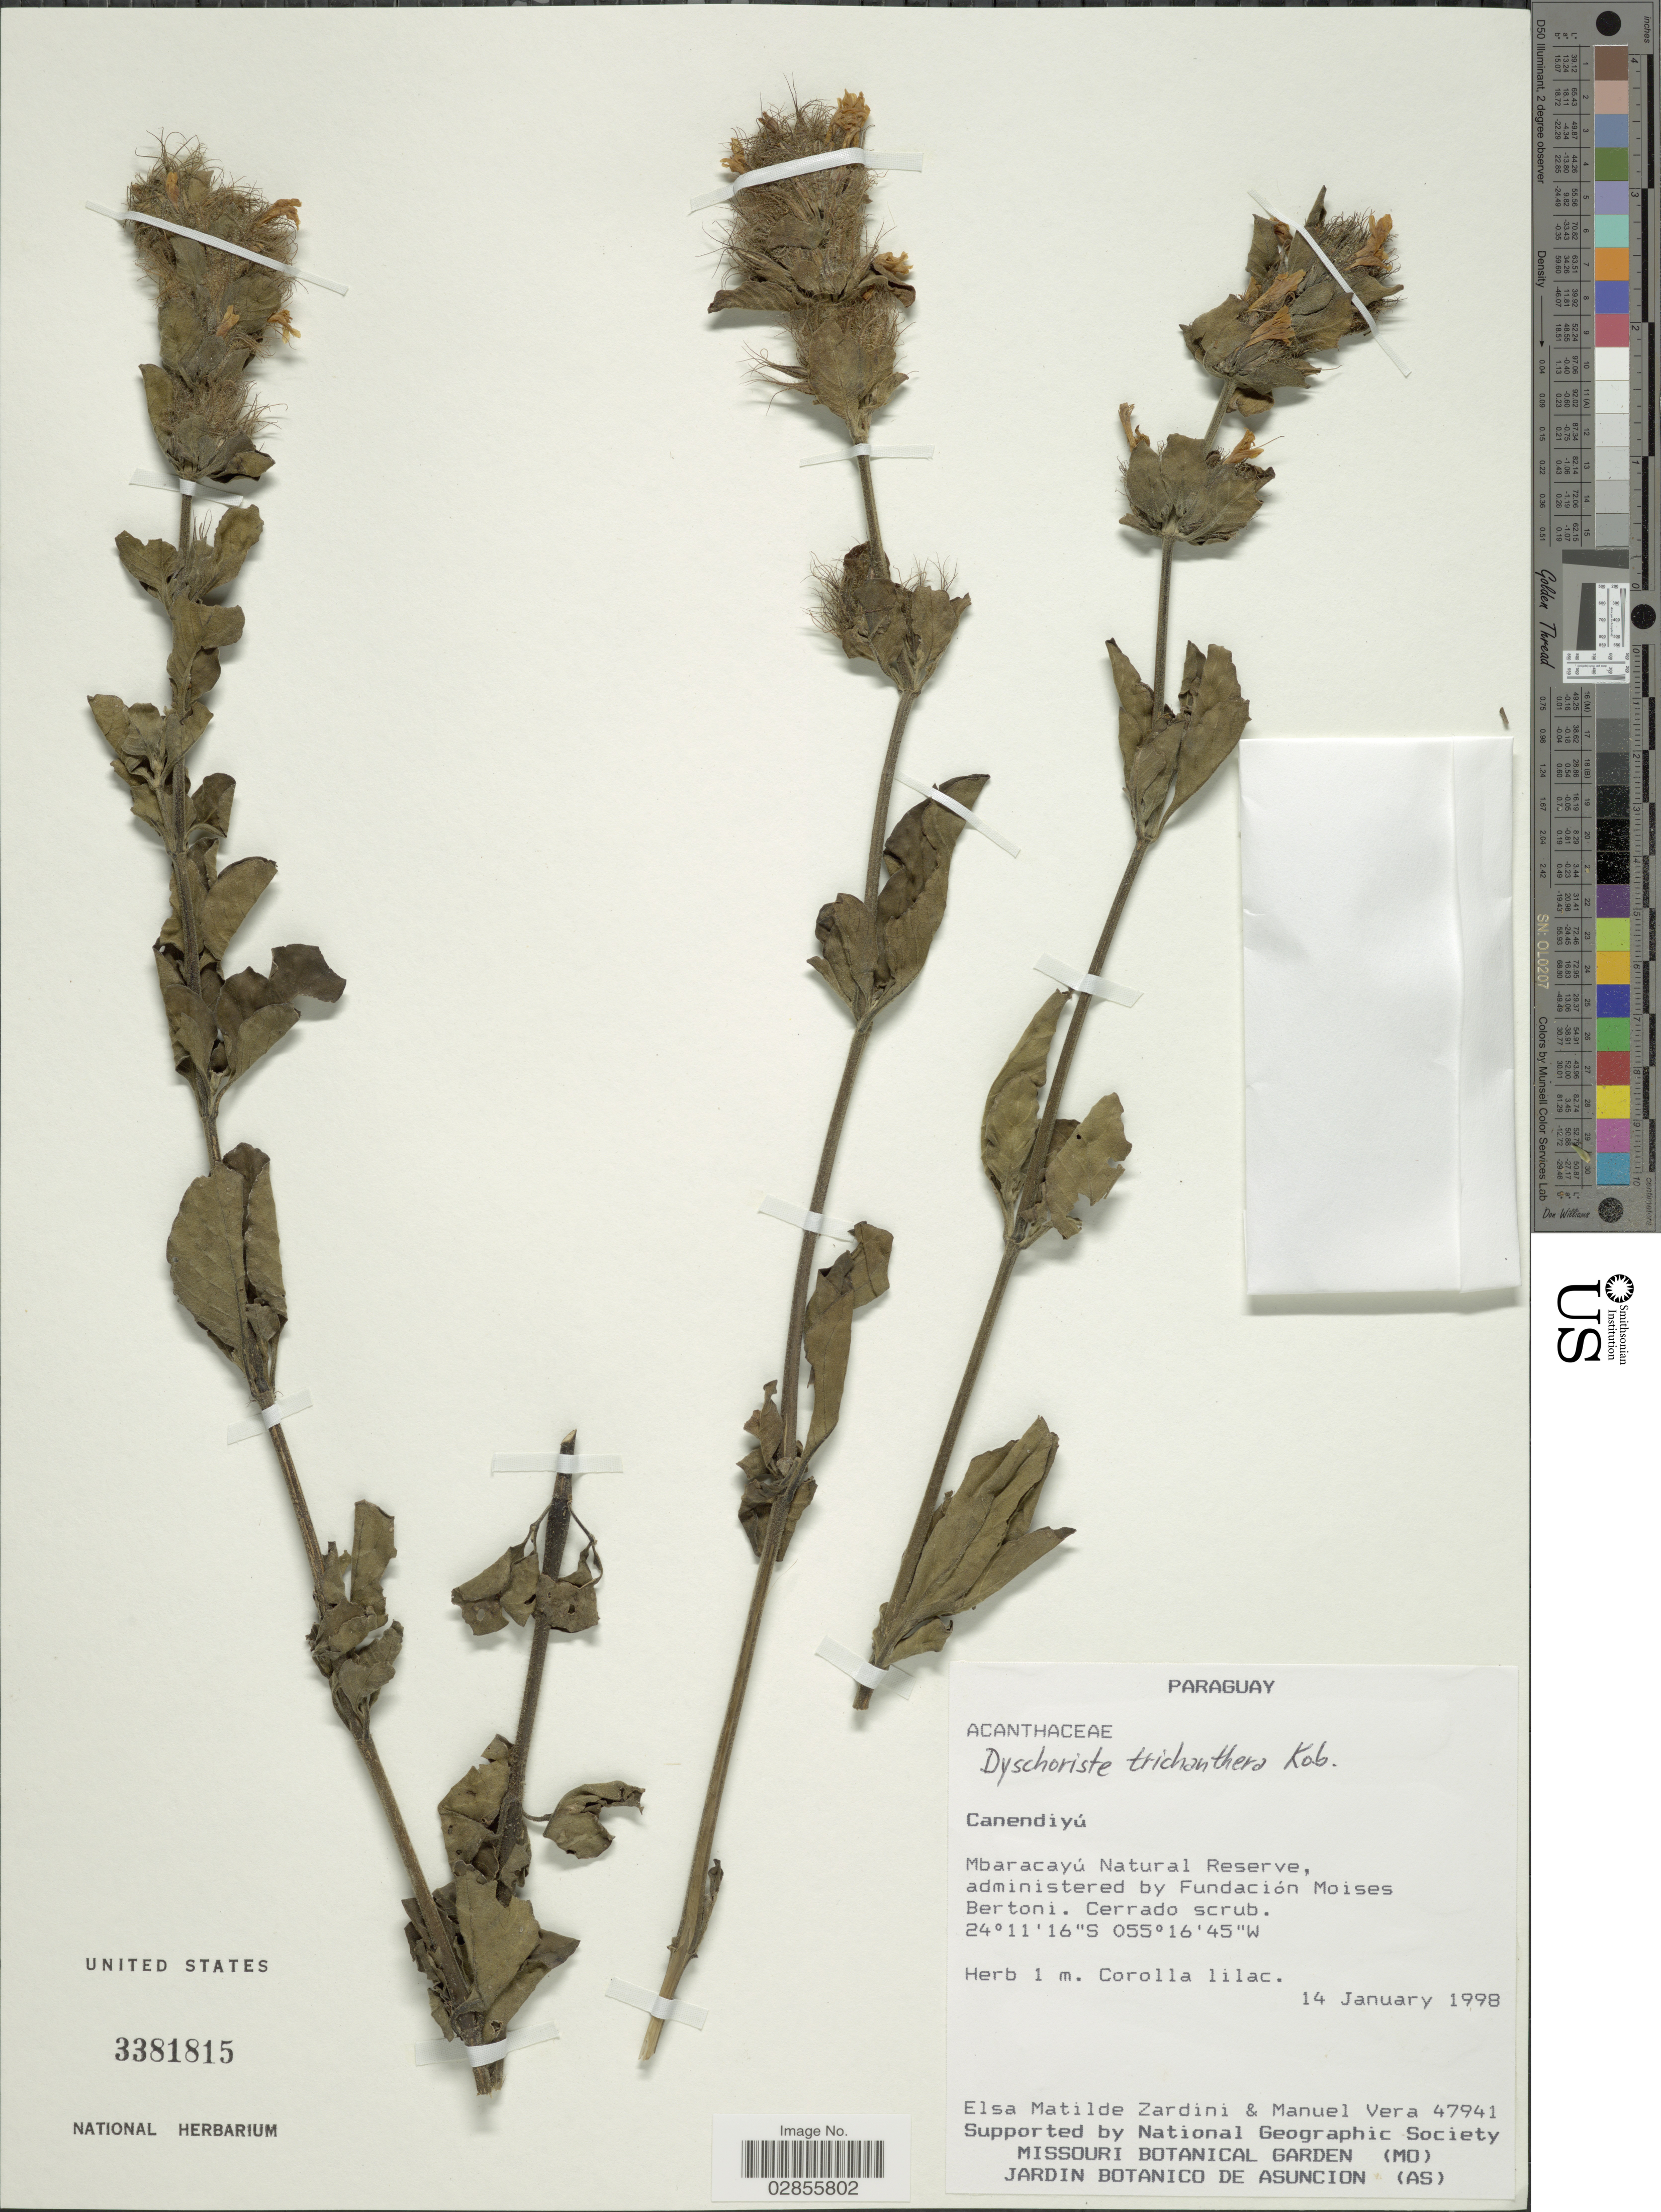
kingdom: Plantae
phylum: Tracheophyta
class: Magnoliopsida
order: Lamiales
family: Acanthaceae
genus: Dyschoriste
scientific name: Dyschoriste trichocalyx subsp. verticillaris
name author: (C.B. Clarke) Vollesen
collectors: E. M. Zardini & M. Vera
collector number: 47941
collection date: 1998-01-14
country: Paraguay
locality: Canendiyú. Mbaracayú Natural Reserve, administrated by Fundación Moises Bertoni.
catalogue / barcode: US 3381815